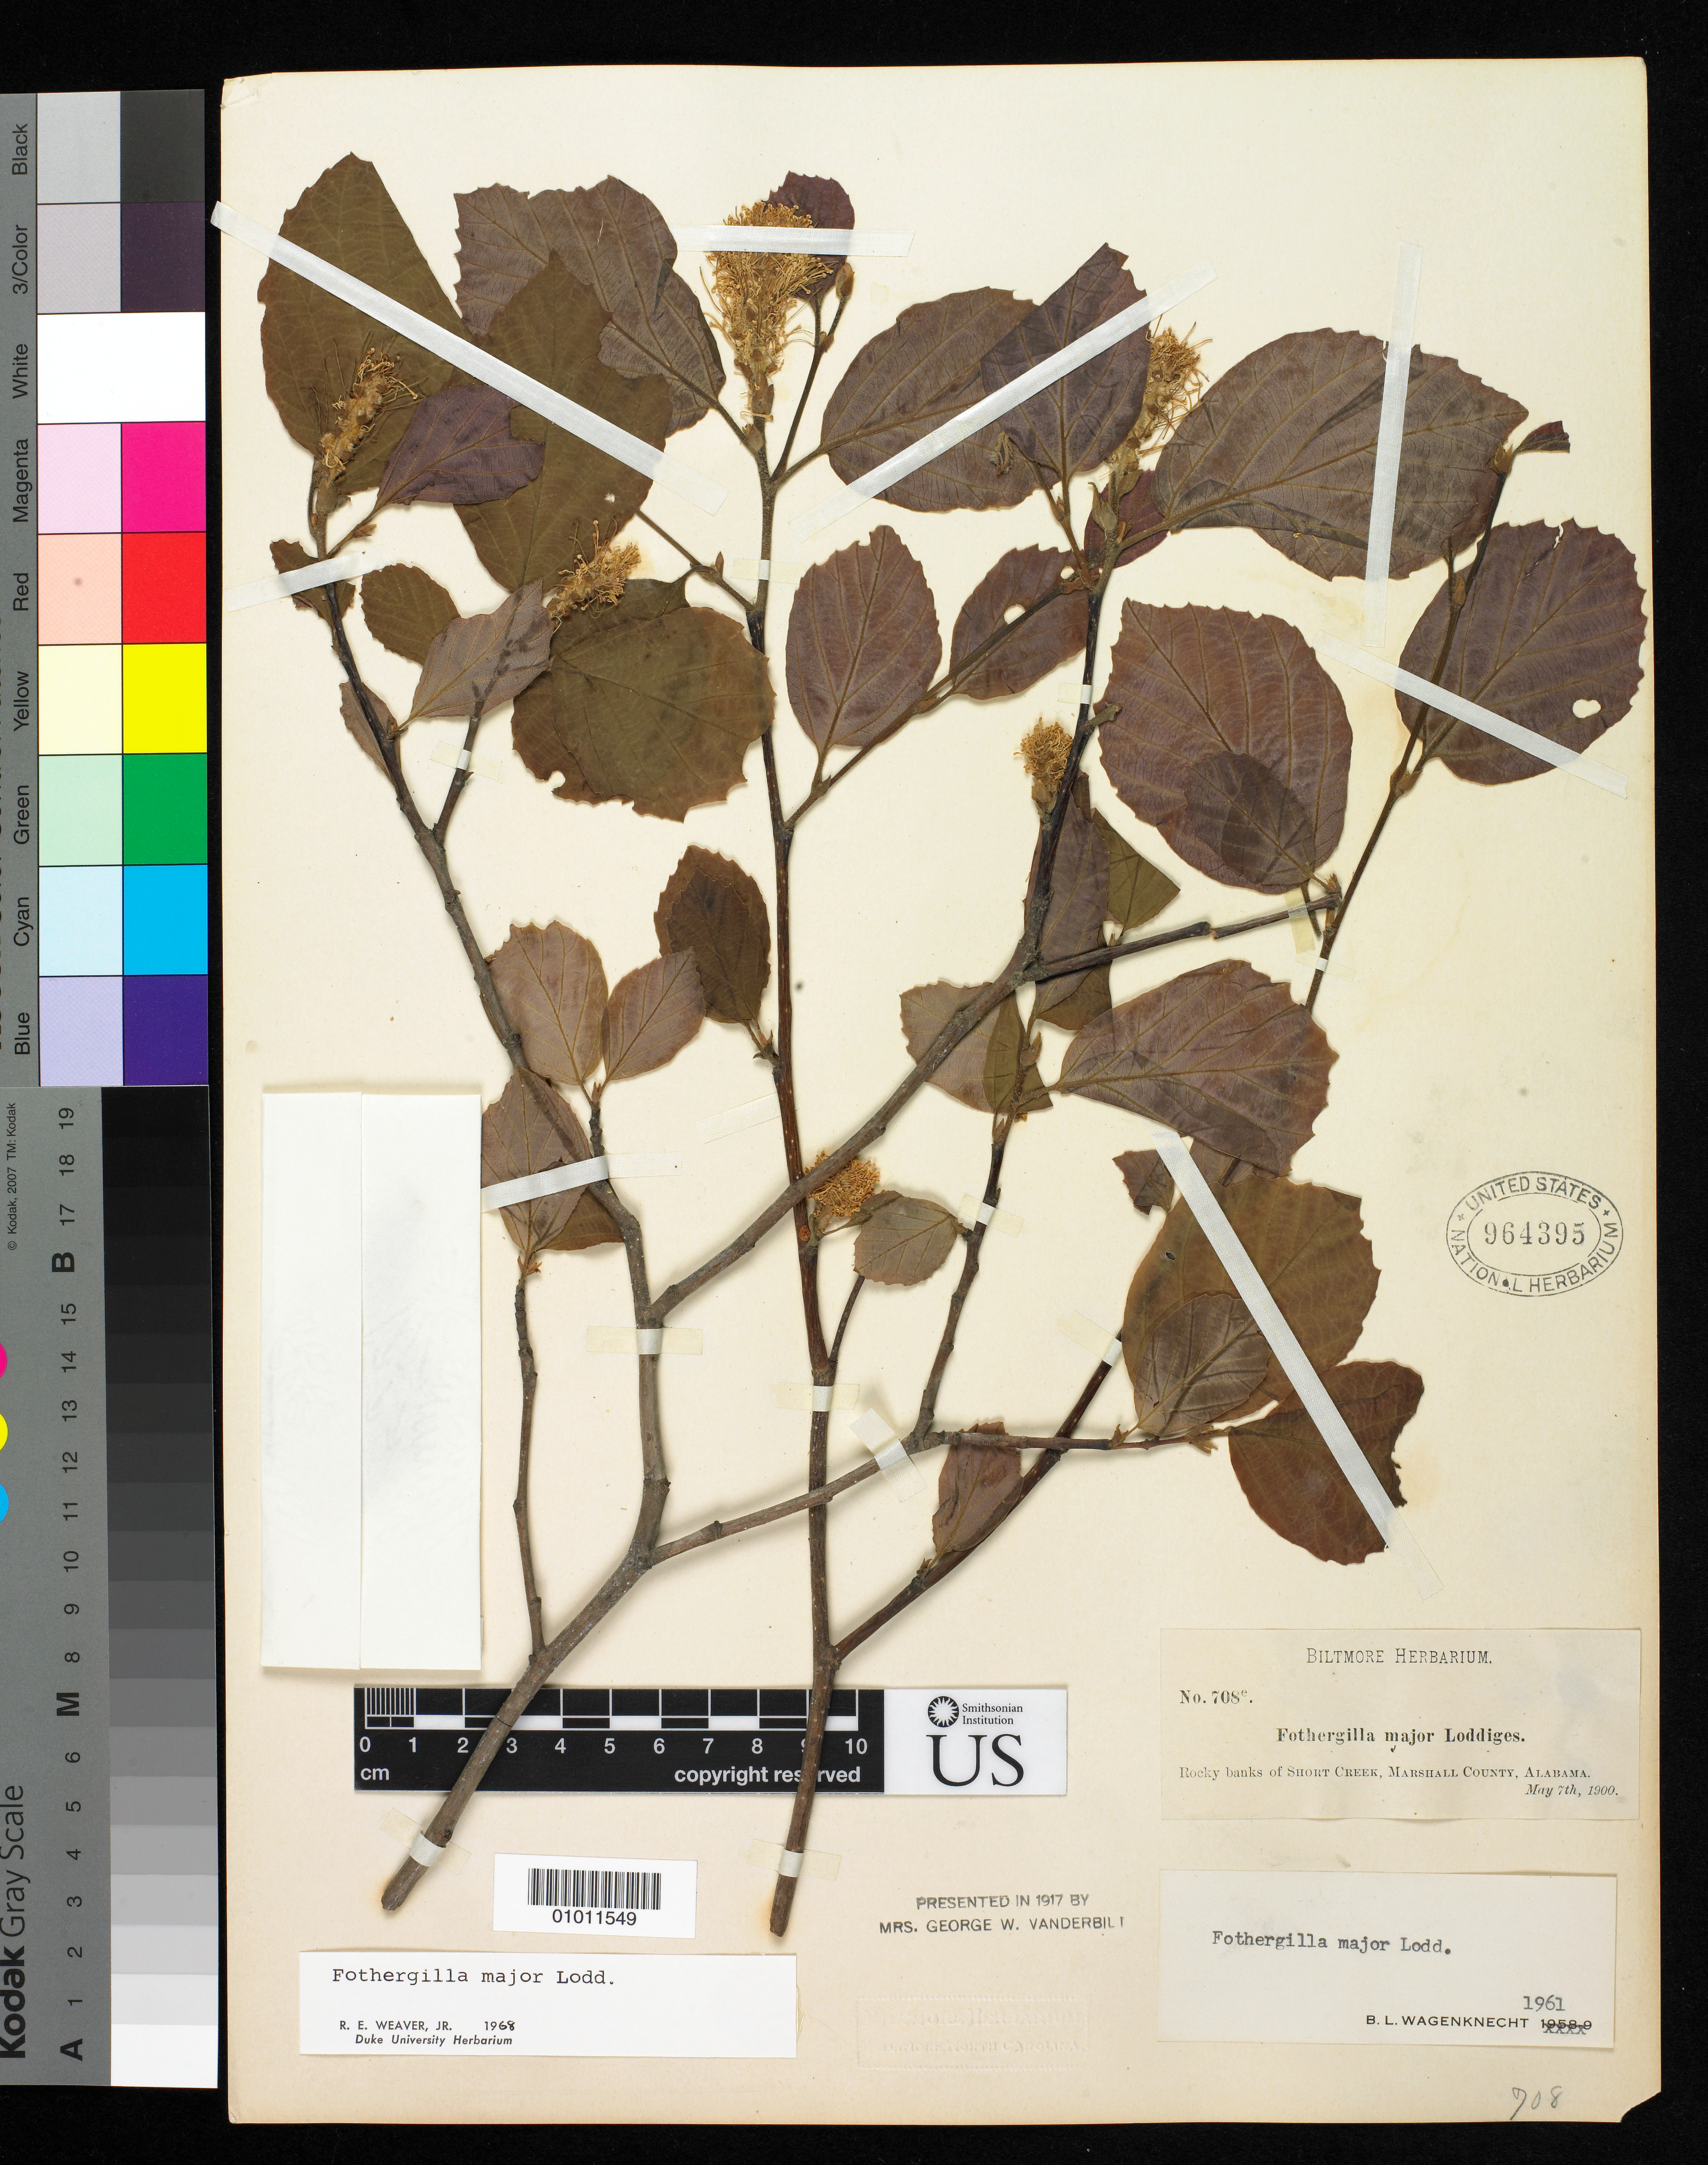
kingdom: Plantae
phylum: Tracheophyta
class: Magnoliopsida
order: Saxifragales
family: Hamamelidaceae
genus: Fothergilla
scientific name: Fothergilla major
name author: Lodd.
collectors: ex herb. Biltmore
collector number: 708e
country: United States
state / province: Alabama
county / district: Marshall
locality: Short Creek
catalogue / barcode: US 964395